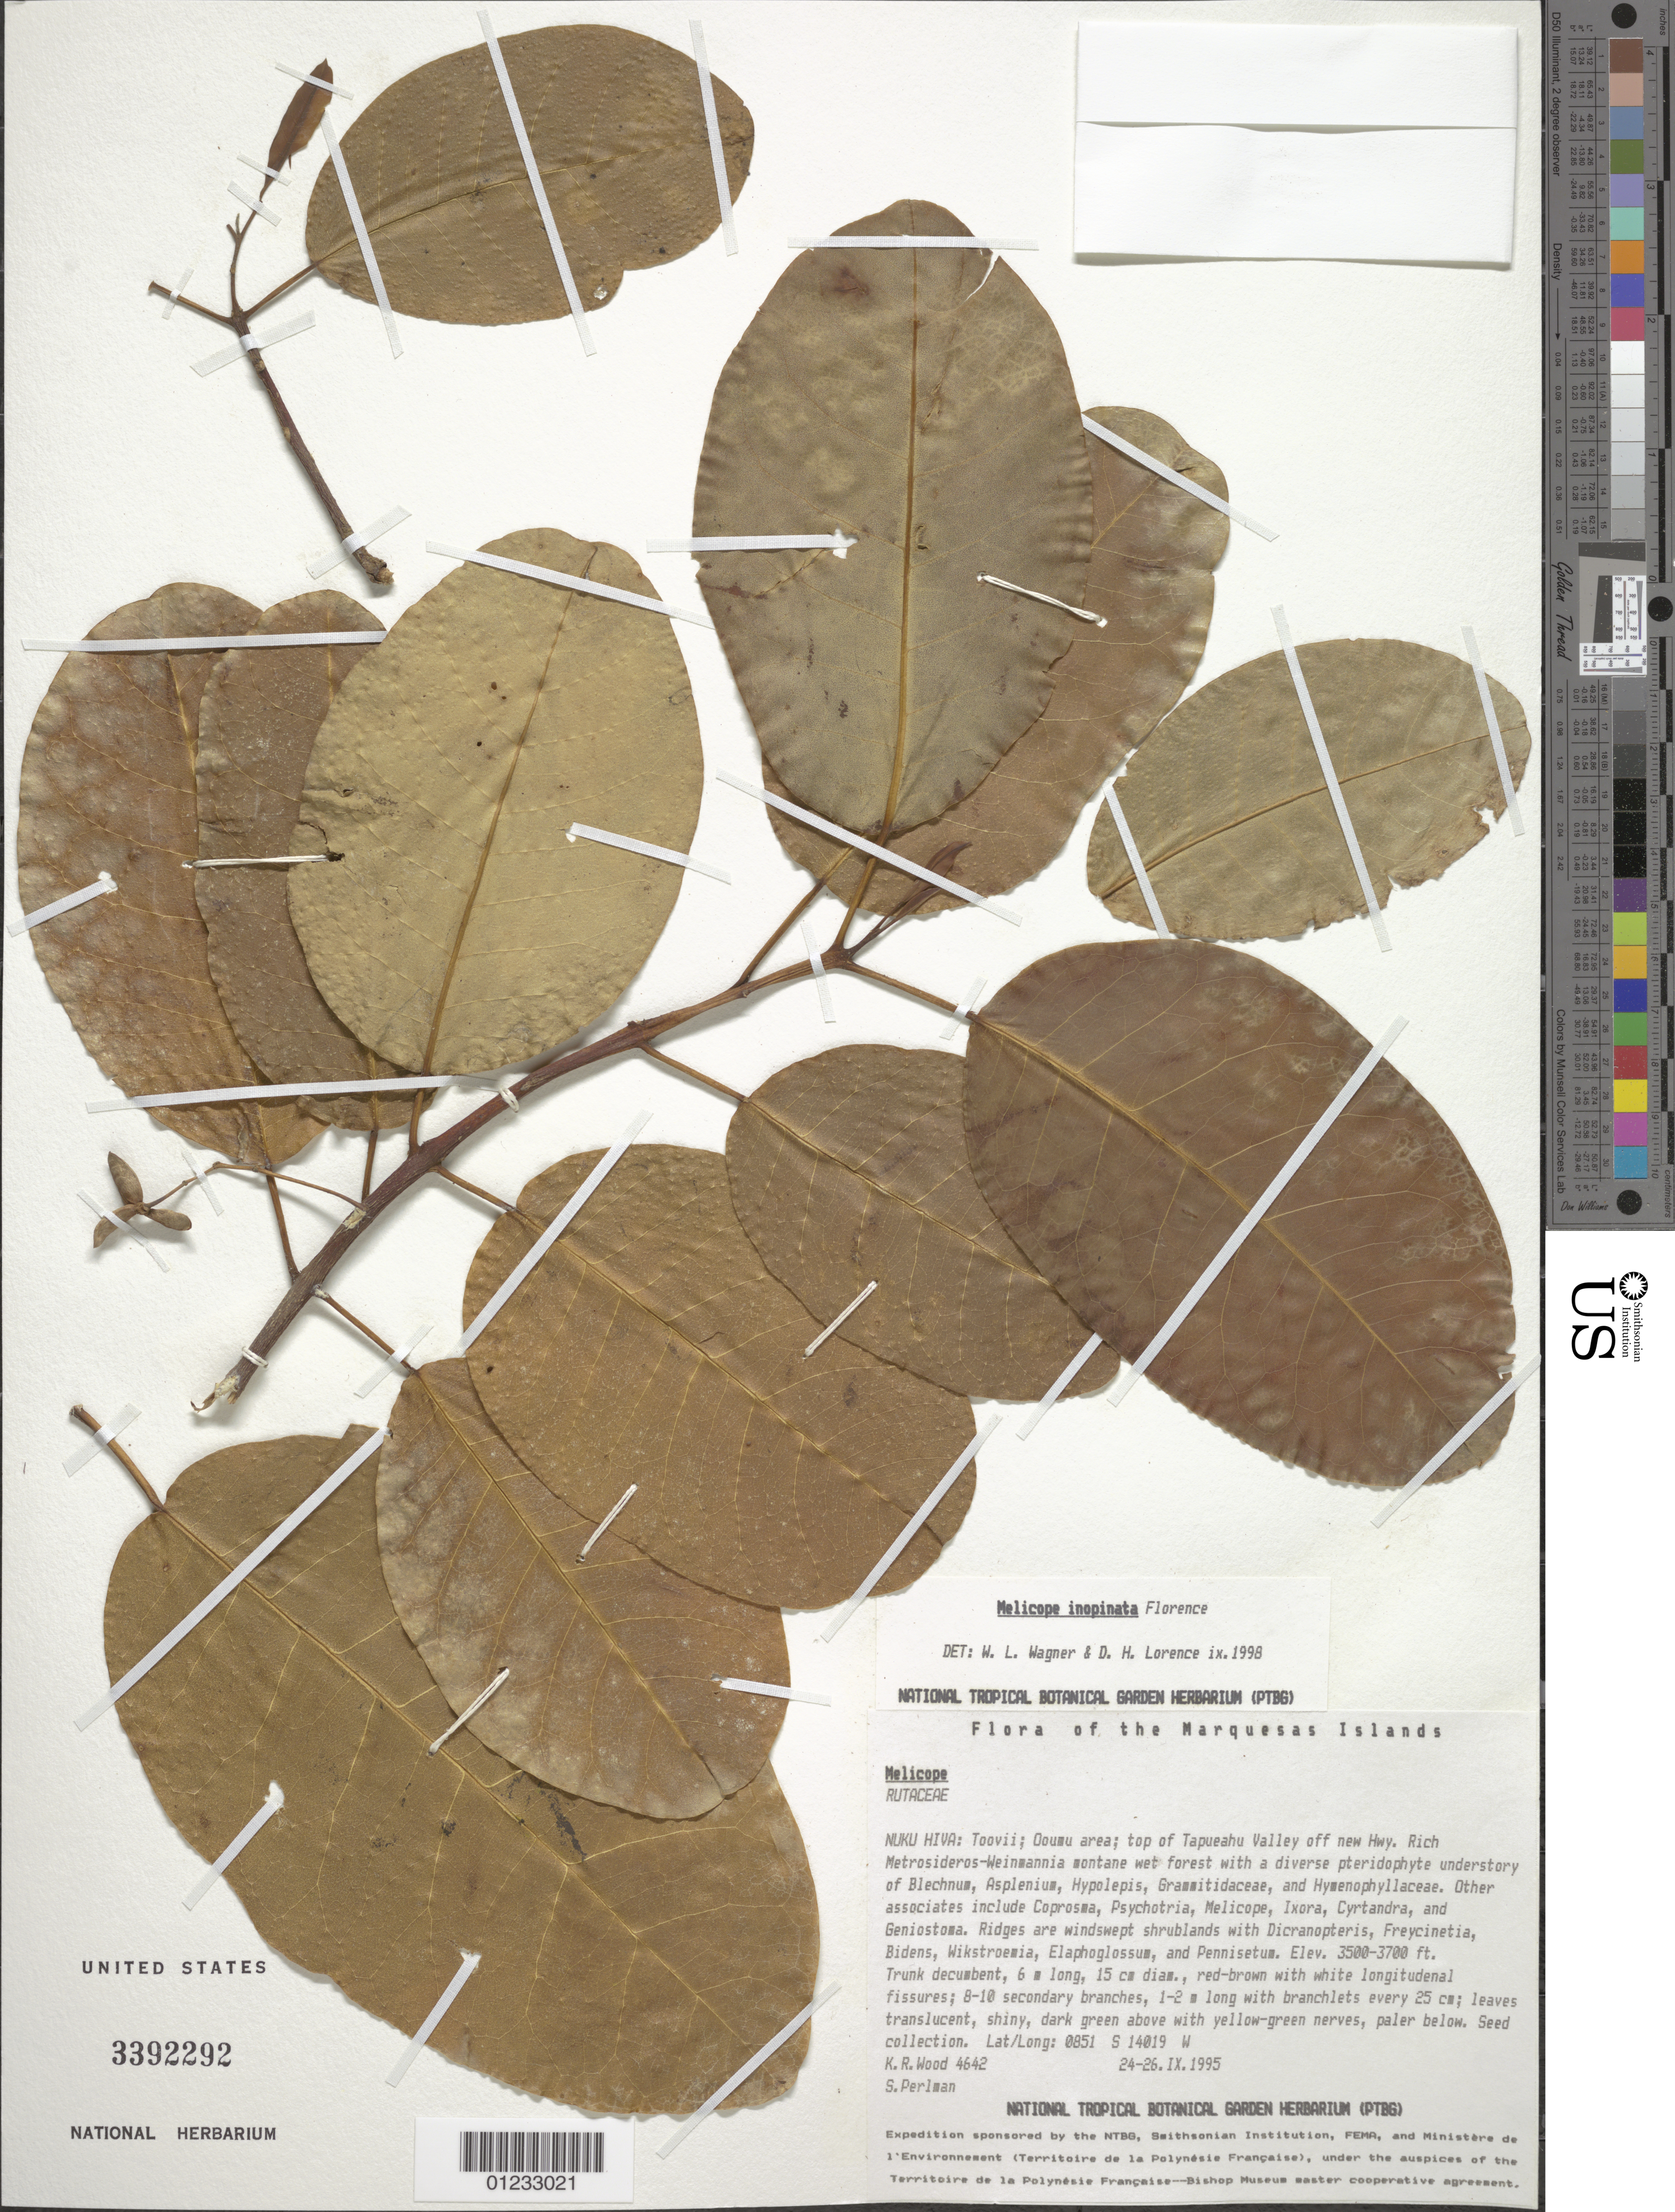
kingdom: Plantae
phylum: Tracheophyta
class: Magnoliopsida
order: Sapindales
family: Rutaceae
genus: Melicope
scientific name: Melicope inopinata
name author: J. Florence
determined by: Wagner, W. L.; Lorence, David H.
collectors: K. R. Wood & S. P. Perlman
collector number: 4642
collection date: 1995-09-24/1995-09-26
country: French Polynesia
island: Nuku Hiva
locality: Toovii, Ooumu area, top of Tapueahu Valley off new hwy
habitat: Rich Metrosideros - Weinmannia montane wet forests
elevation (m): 1067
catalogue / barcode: US 3392292